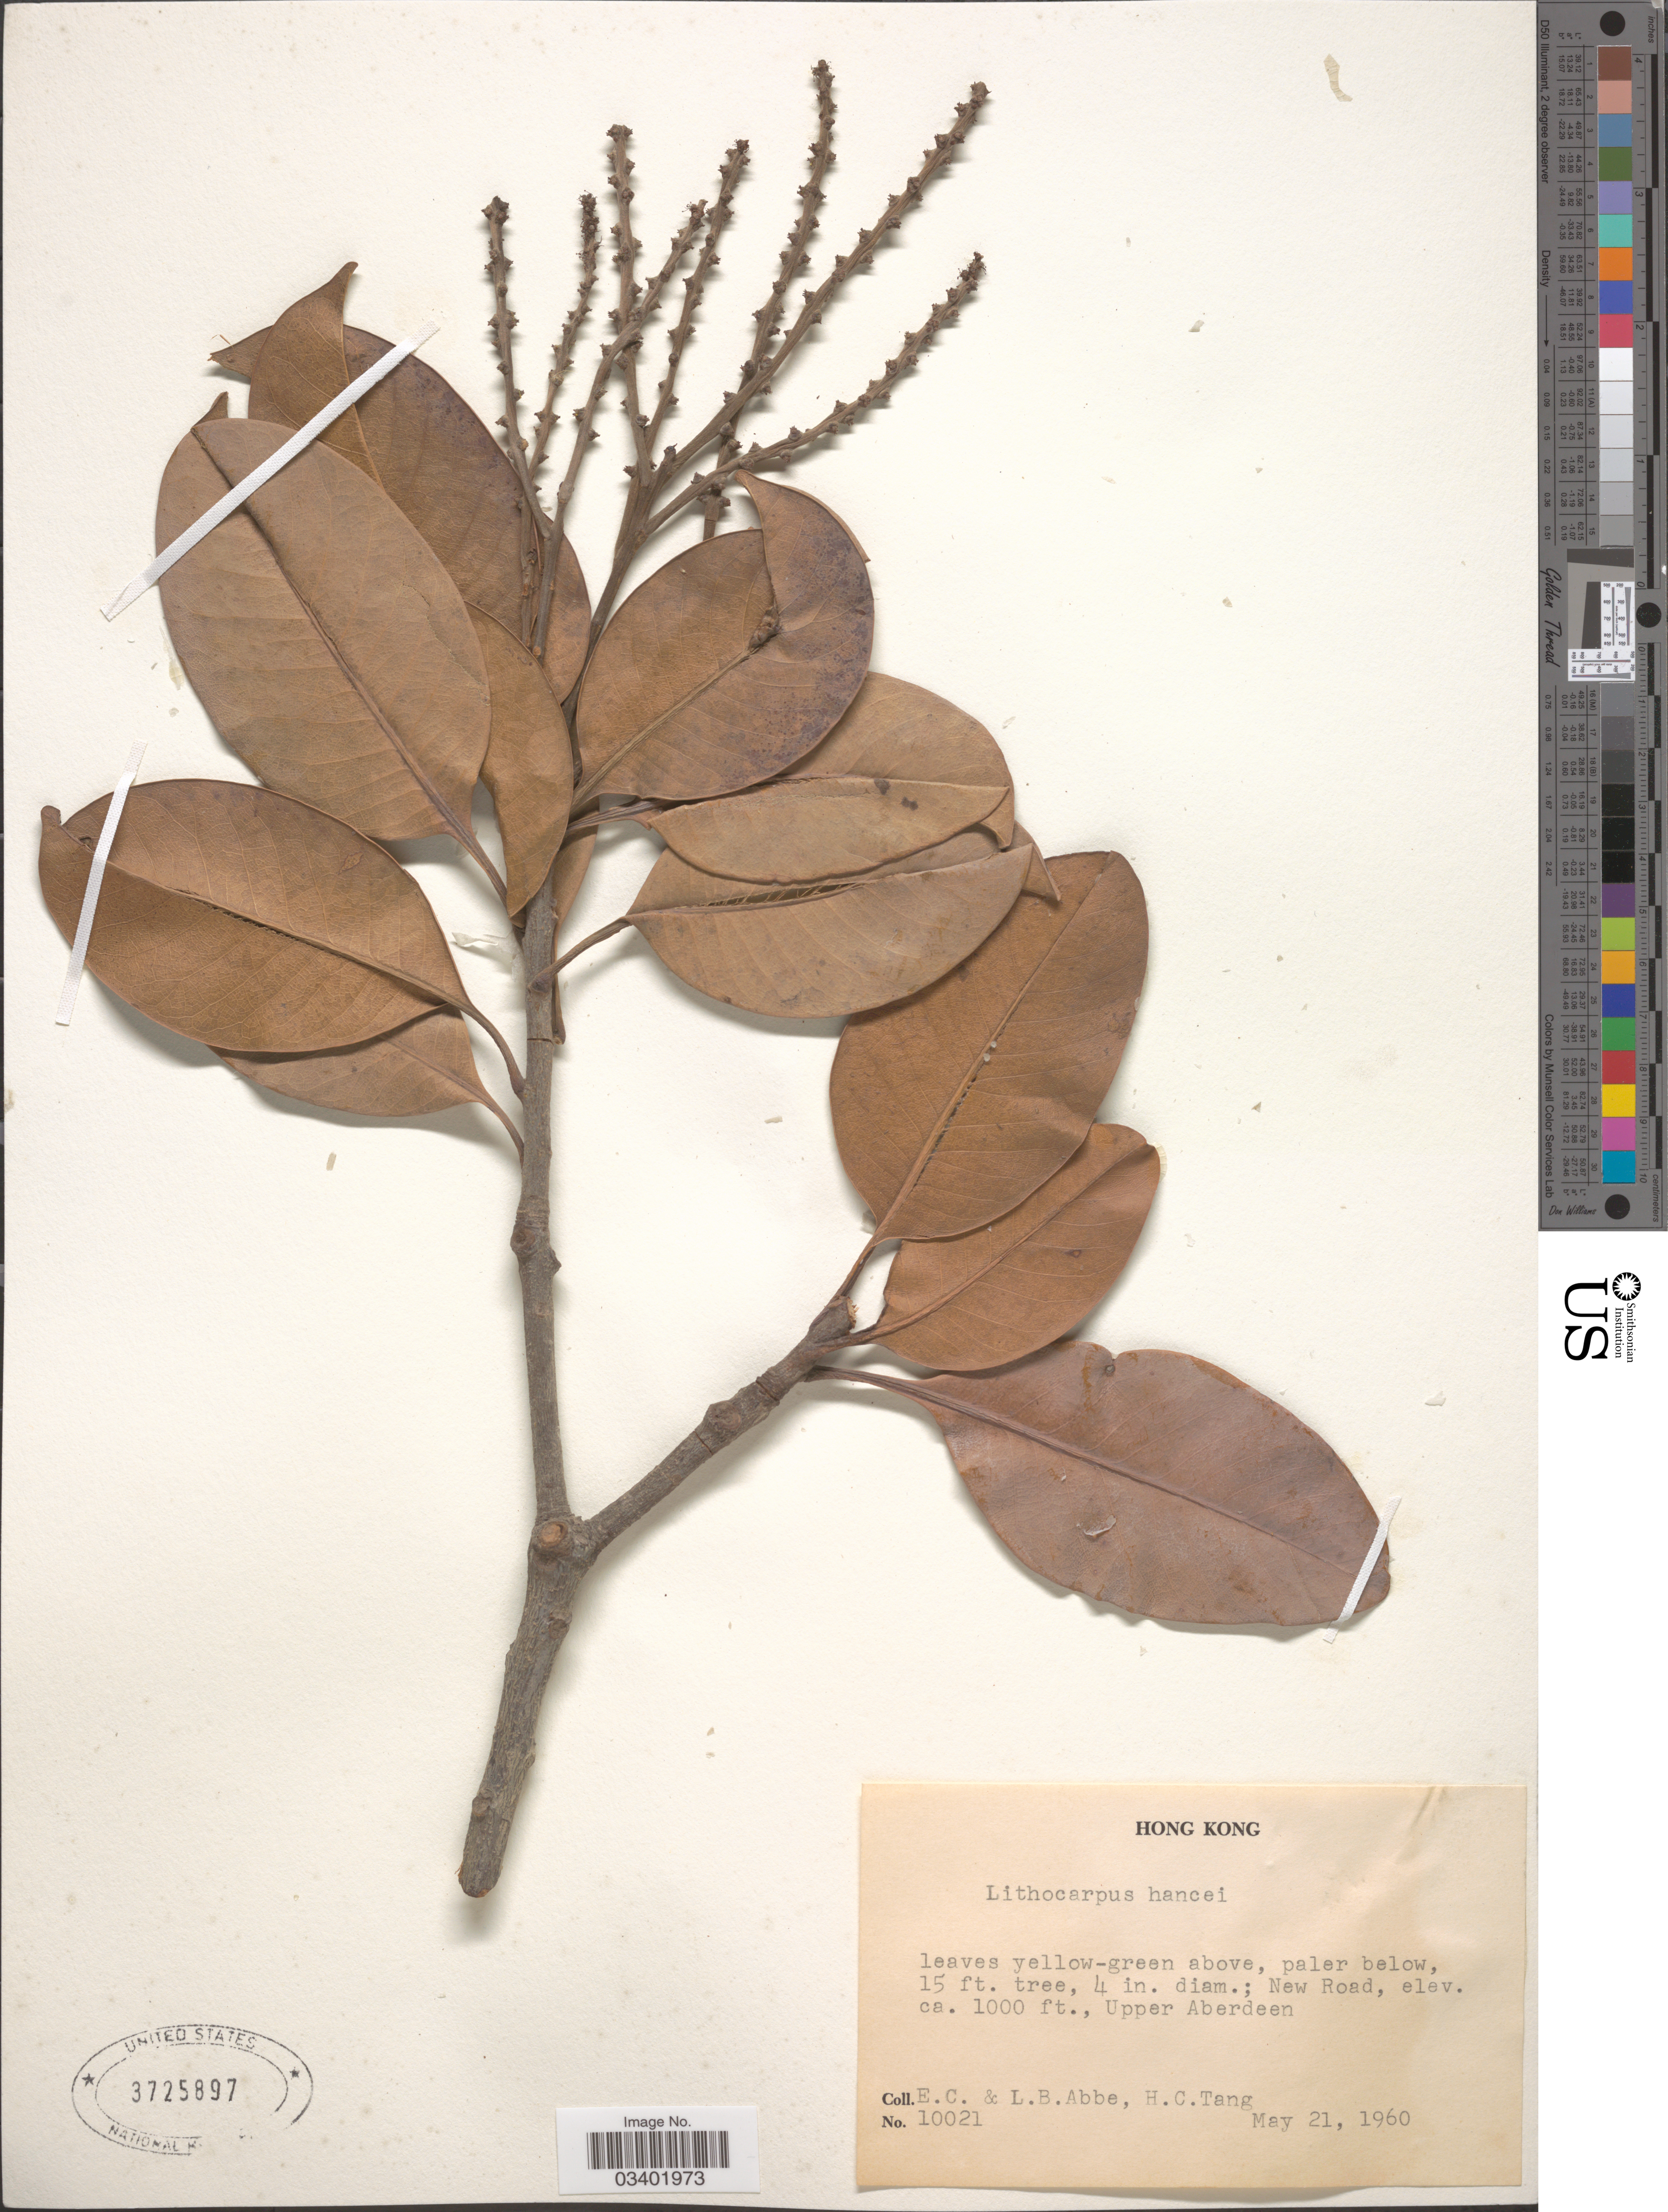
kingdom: Plantae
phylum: Tracheophyta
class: Magnoliopsida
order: Fagales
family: Fagaceae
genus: Lithocarpus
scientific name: Lithocarpus hancei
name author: (Benth.) Rehder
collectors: E. C. Abbe, L. B. Abbe & H. Tang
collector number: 10021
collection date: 1960-05-21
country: China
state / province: Hong Kong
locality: New Road, Upper Aberdeen.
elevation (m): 305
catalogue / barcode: US 3725897